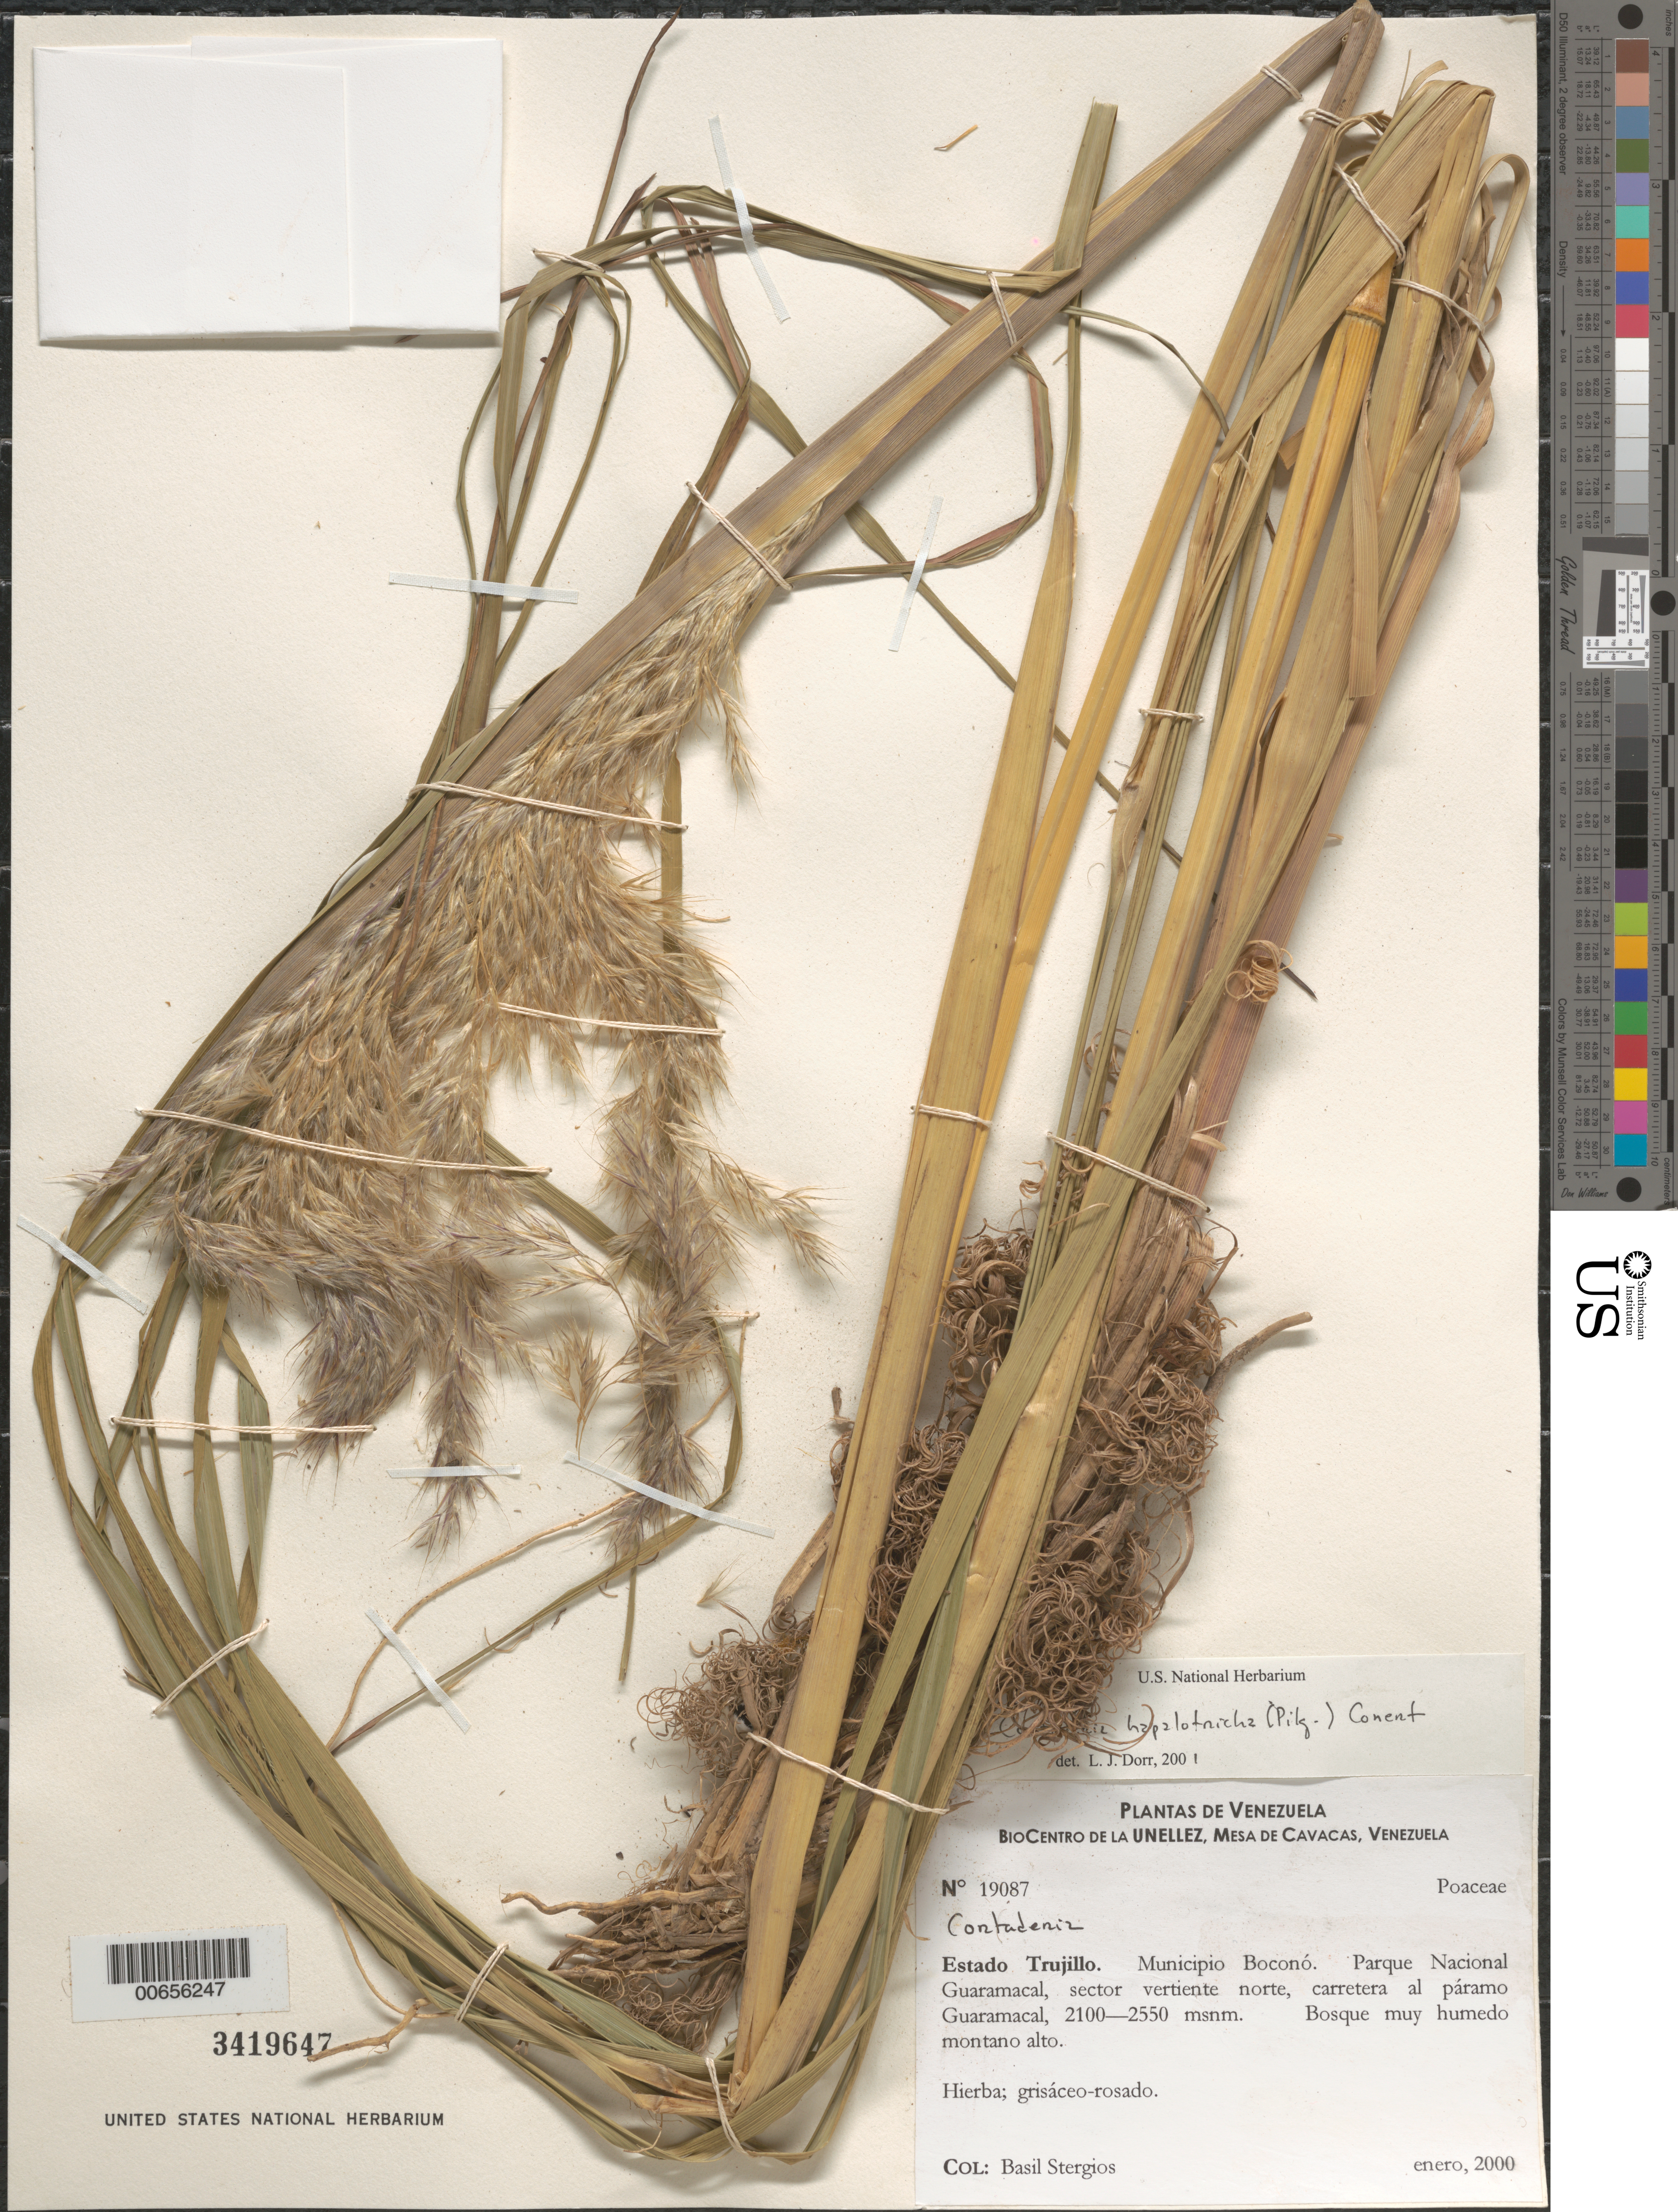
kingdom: Plantae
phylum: Tracheophyta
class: Liliopsida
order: Poales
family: Poaceae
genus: Cortaderia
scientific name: Cortaderia hapalotricha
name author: (Pilg.) Conert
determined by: Dorr, L. J., (BOT), Smithsonian Institution - National Museum of Natural History (UNITED STATES)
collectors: B. G. Stergios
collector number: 19087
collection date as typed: Jan 2000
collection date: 2000-01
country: Venezuela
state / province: Trujillo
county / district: Boconó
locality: Parque Nacional Guaramacal, vertiente N, carretera al páramo Guaramacal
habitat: Bosque muy húmedo montano alto.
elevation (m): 2100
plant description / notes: PORT, US, VEN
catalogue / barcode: US 3419647